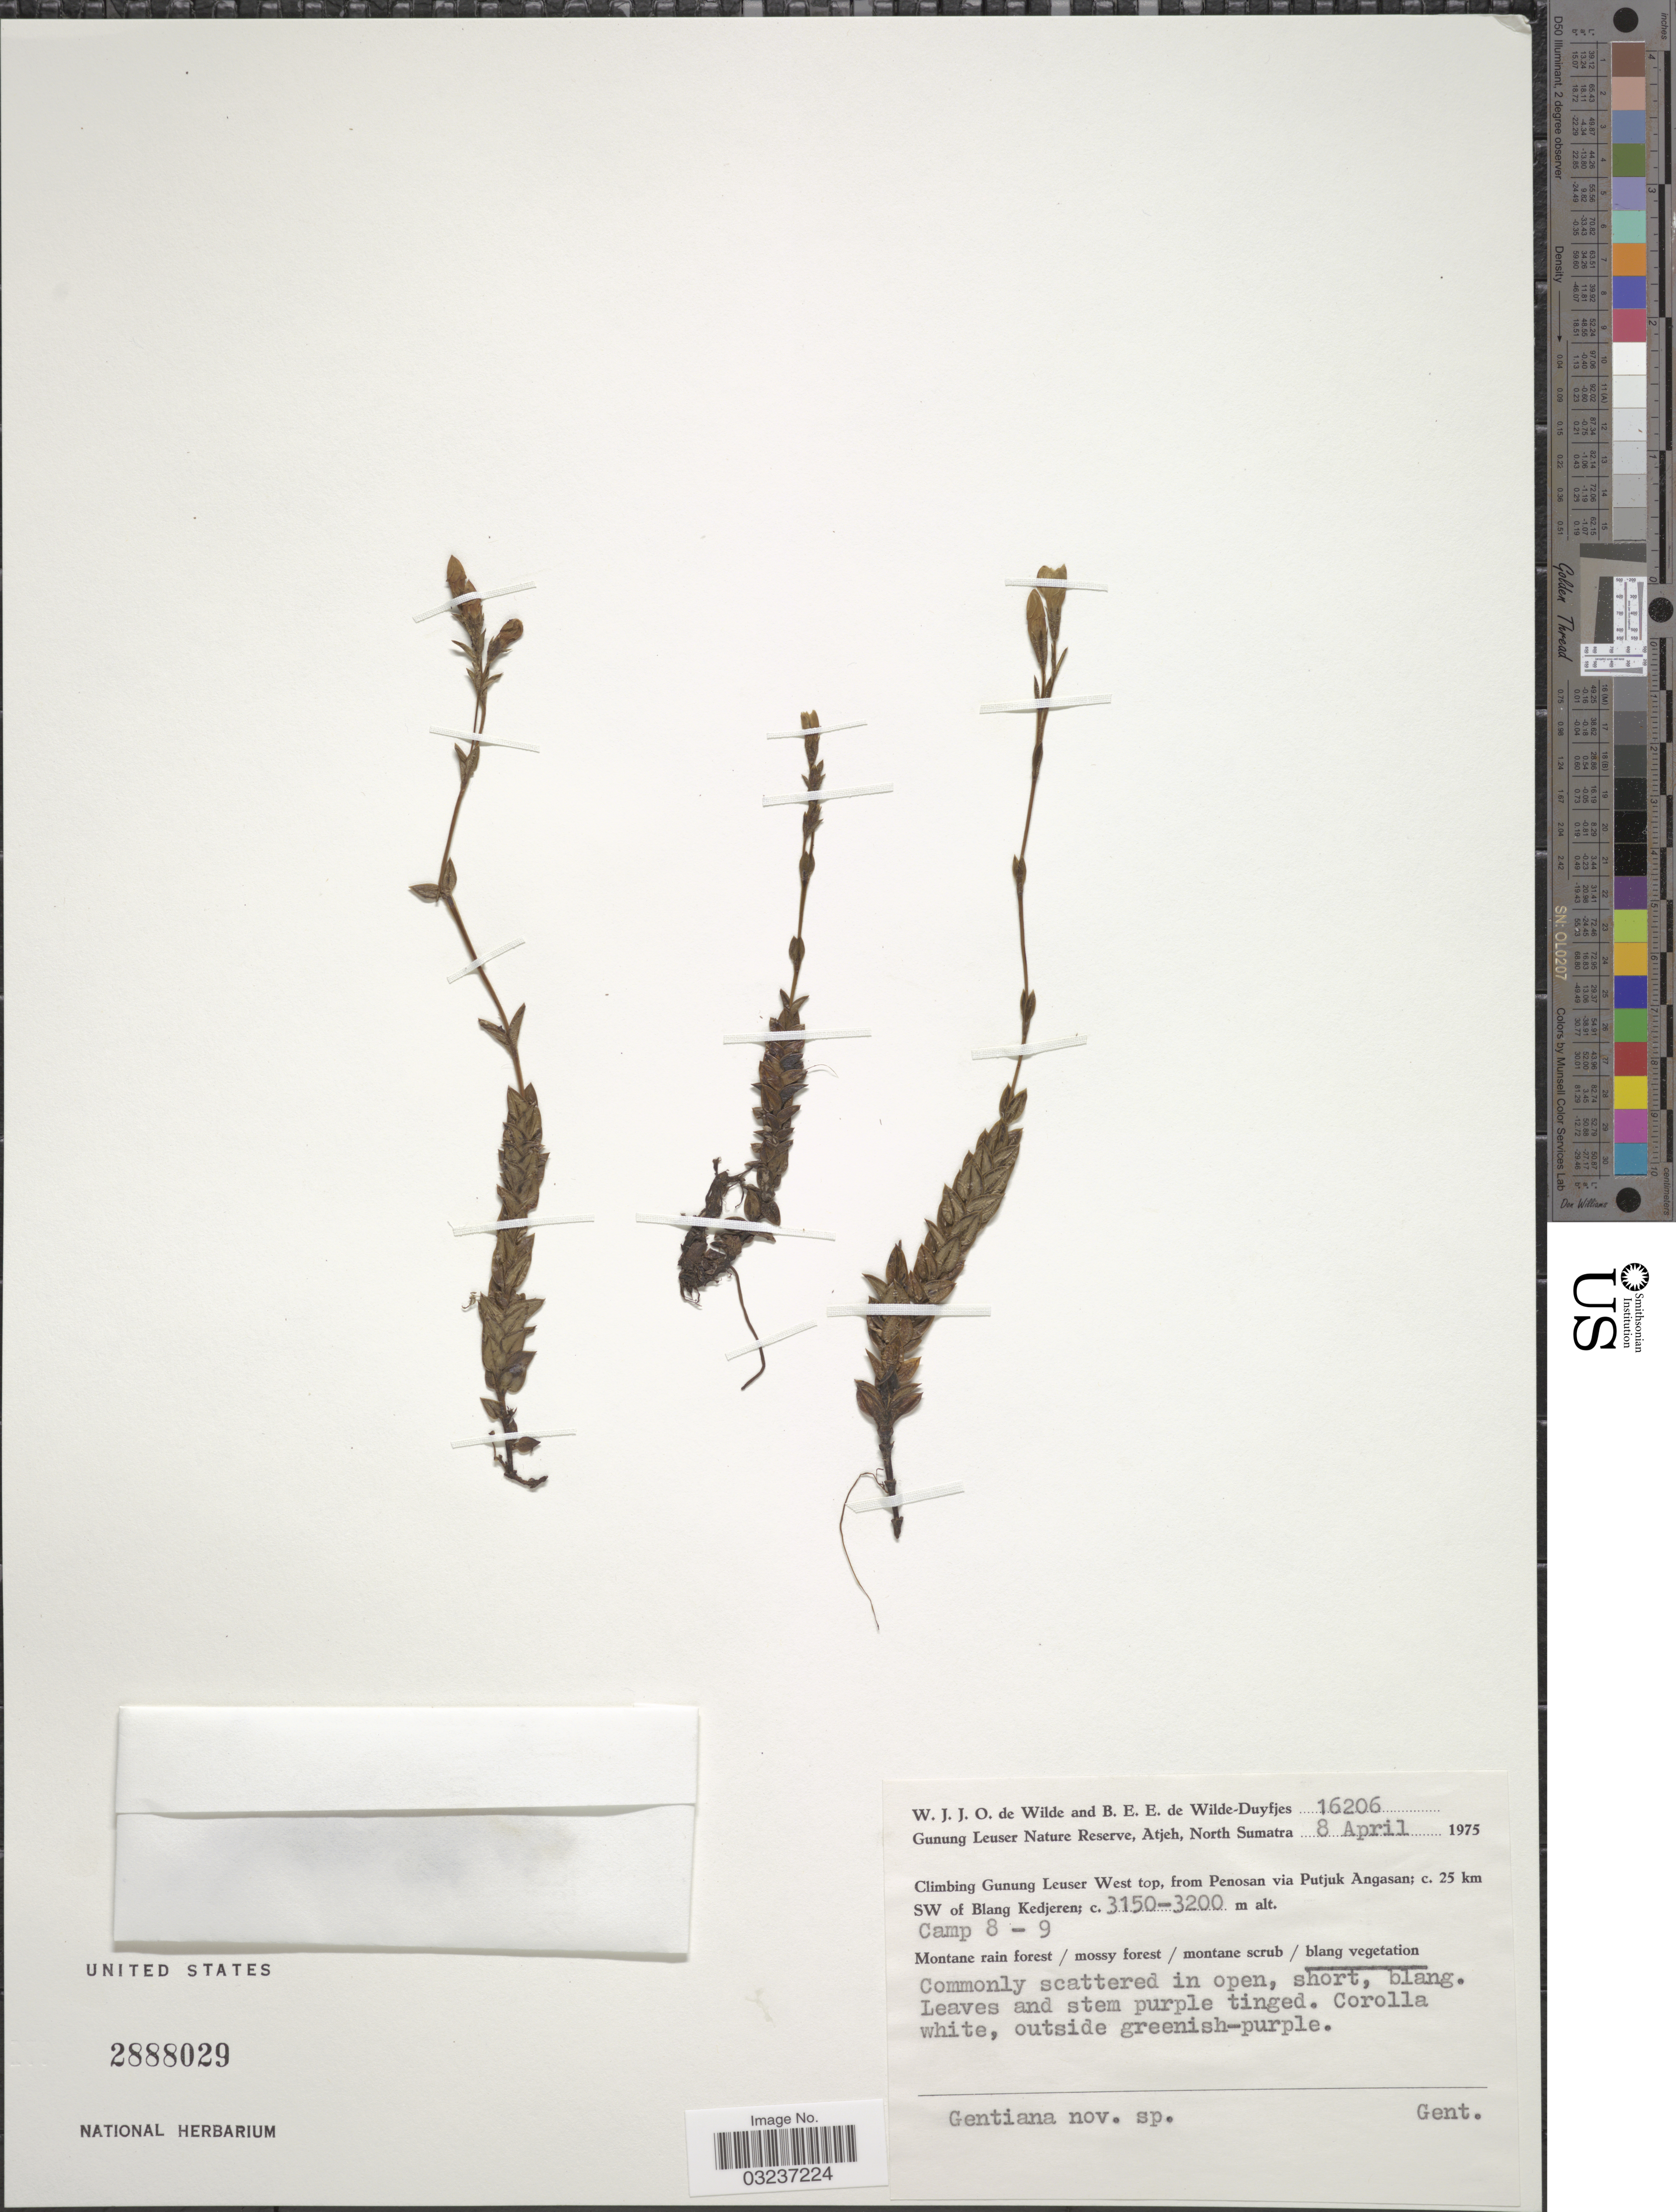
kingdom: Plantae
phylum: Tracheophyta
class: Magnoliopsida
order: Gentianales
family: Gentianaceae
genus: Gentiana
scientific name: Gentiana sp.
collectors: W. J. de Wilde & B. E. de Wilde-Duyfjes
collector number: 16206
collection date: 1975-04-08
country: Indonesia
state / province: Sumatra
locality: Gunung Leuser Nature Reserve, Atjeh, North Sumatra. Climbing Gunung Leuser West top, from Penosan via Putjuk Angasan; c. 25 km SW of Blang Kedjeren. Camp 8 - 9.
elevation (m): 3150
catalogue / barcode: US 2888029